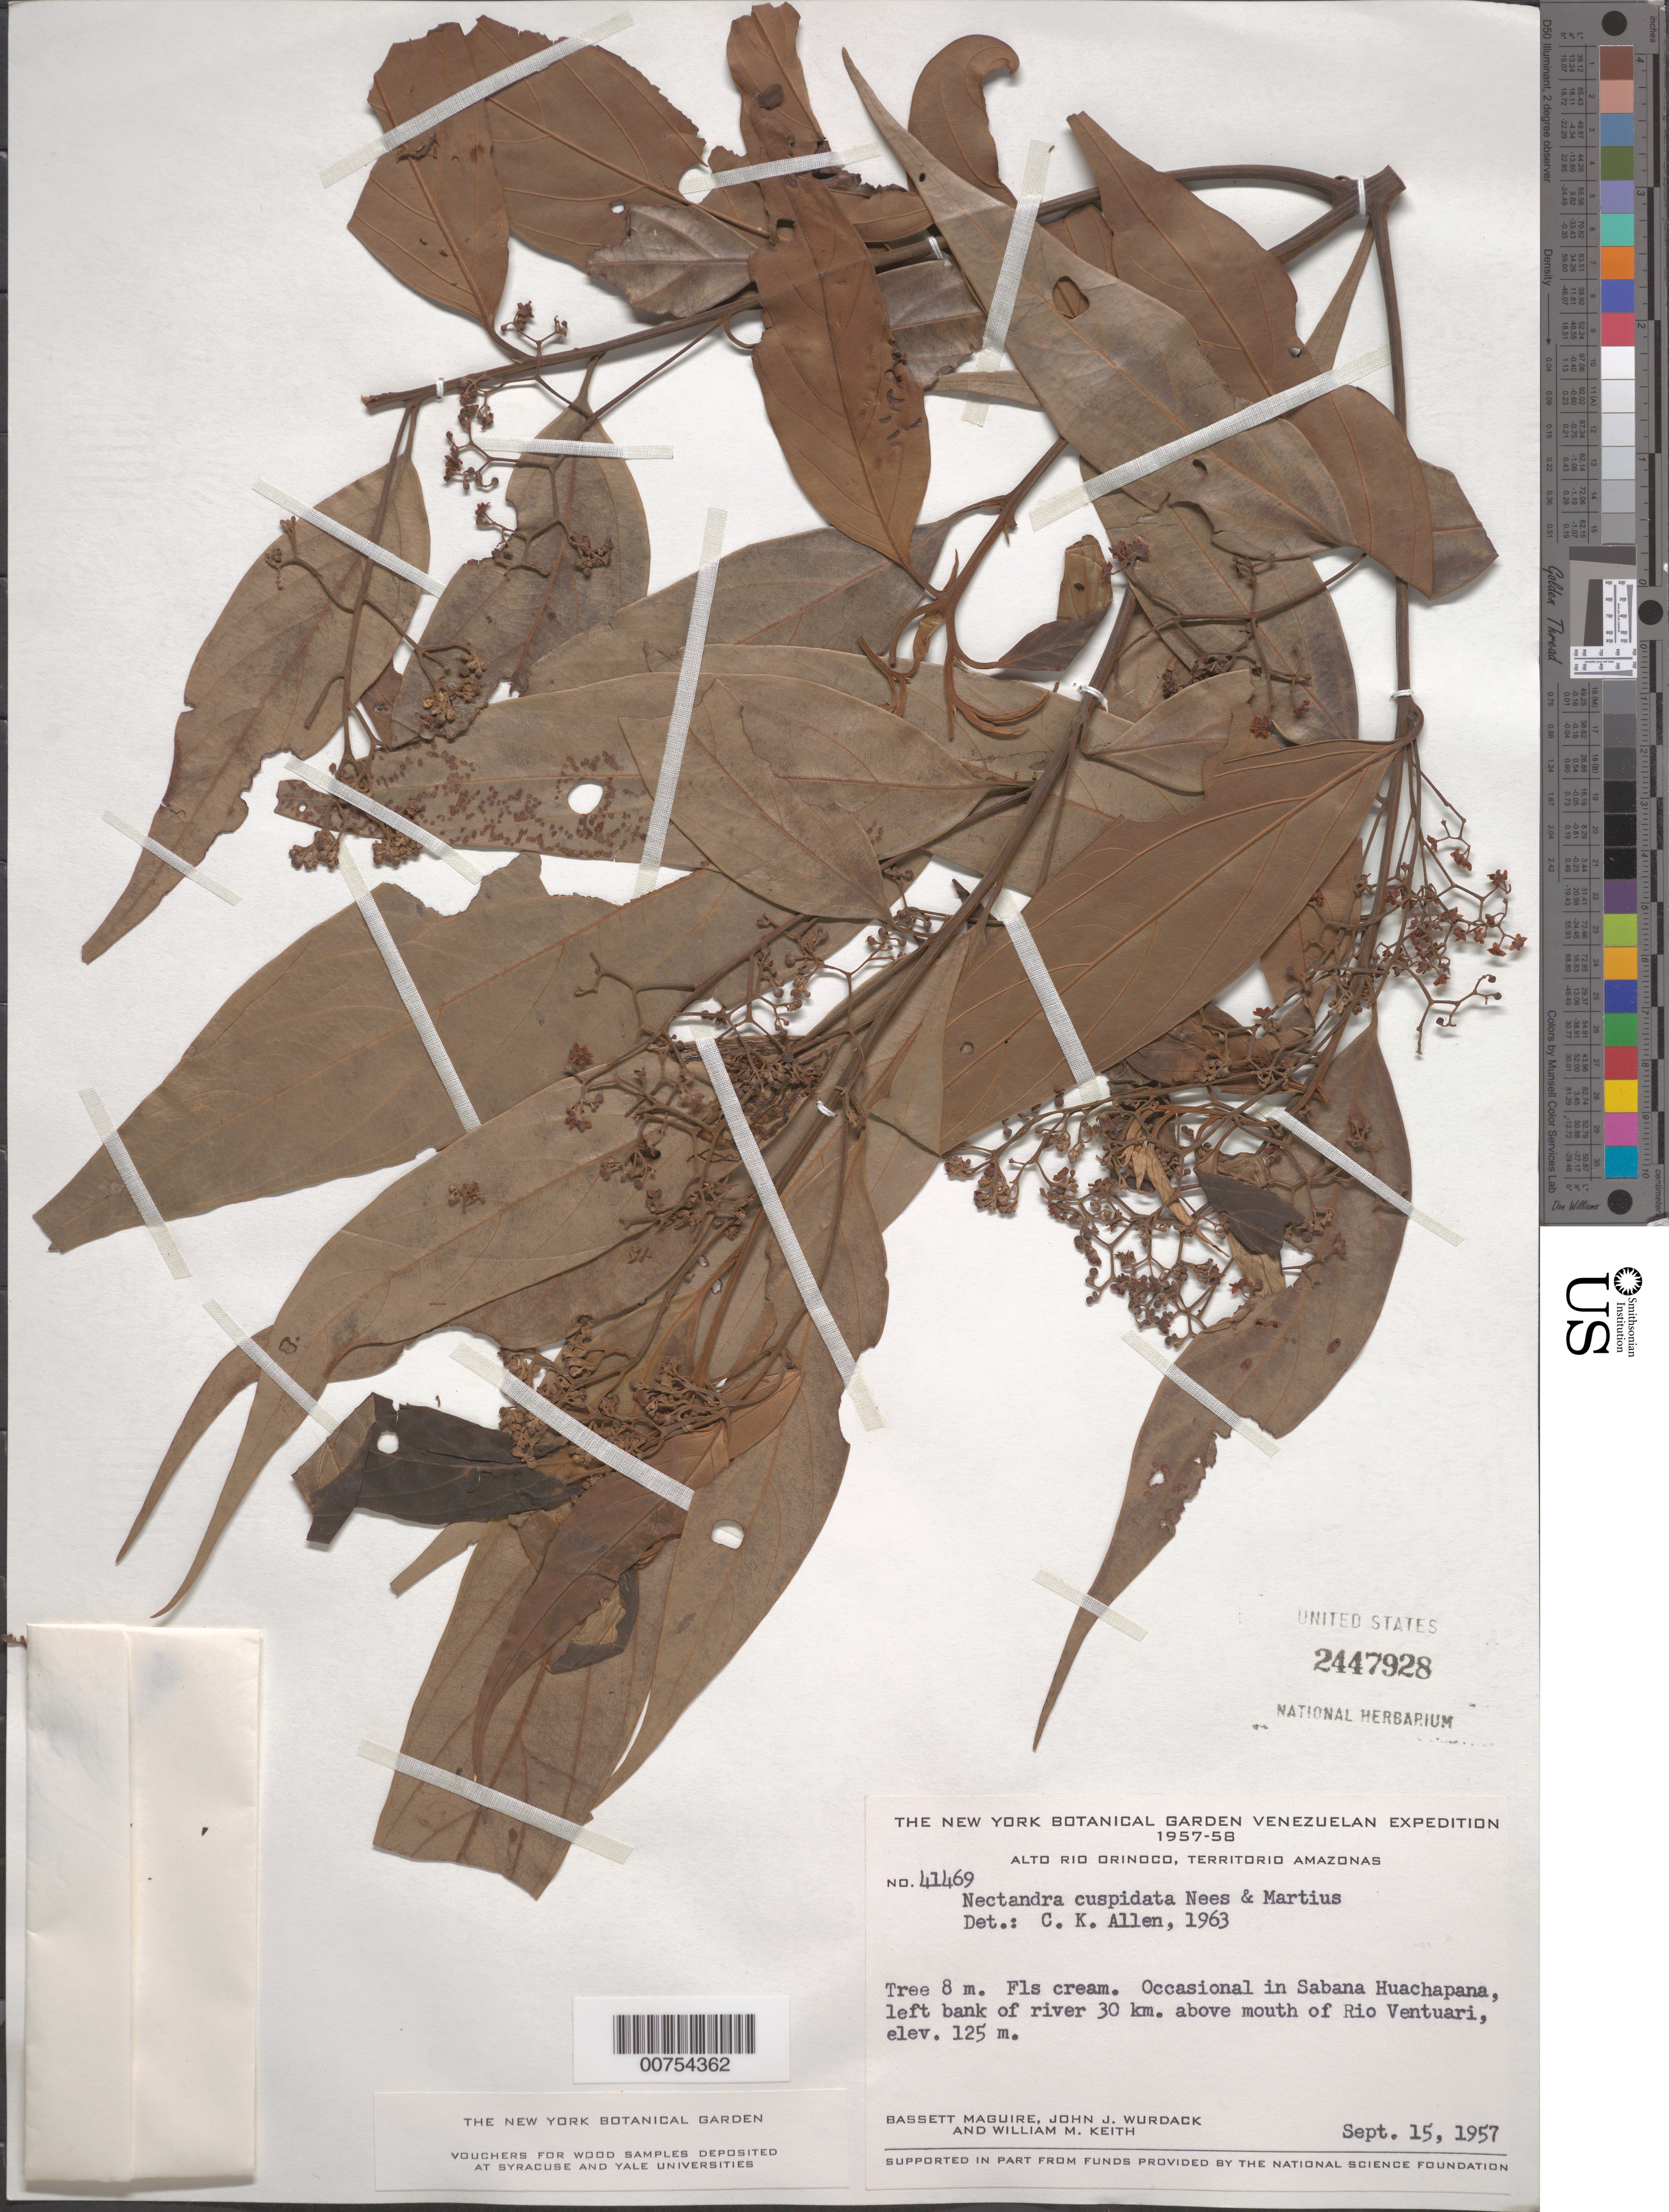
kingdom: Plantae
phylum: Tracheophyta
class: Magnoliopsida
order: Laurales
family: Lauraceae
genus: Nectandra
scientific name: Nectandra cuspidata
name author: Nees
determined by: Allen, C. K.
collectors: B. Maguire, J. J. Wurdack & W. Keith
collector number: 41469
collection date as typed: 15-Sep-57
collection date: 1957-09-15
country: Venezuela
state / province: Amazonas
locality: Río Orinoco, Sabana Huachapana, 30 km above mouth of Río Ventuari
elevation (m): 125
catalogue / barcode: US 2447928